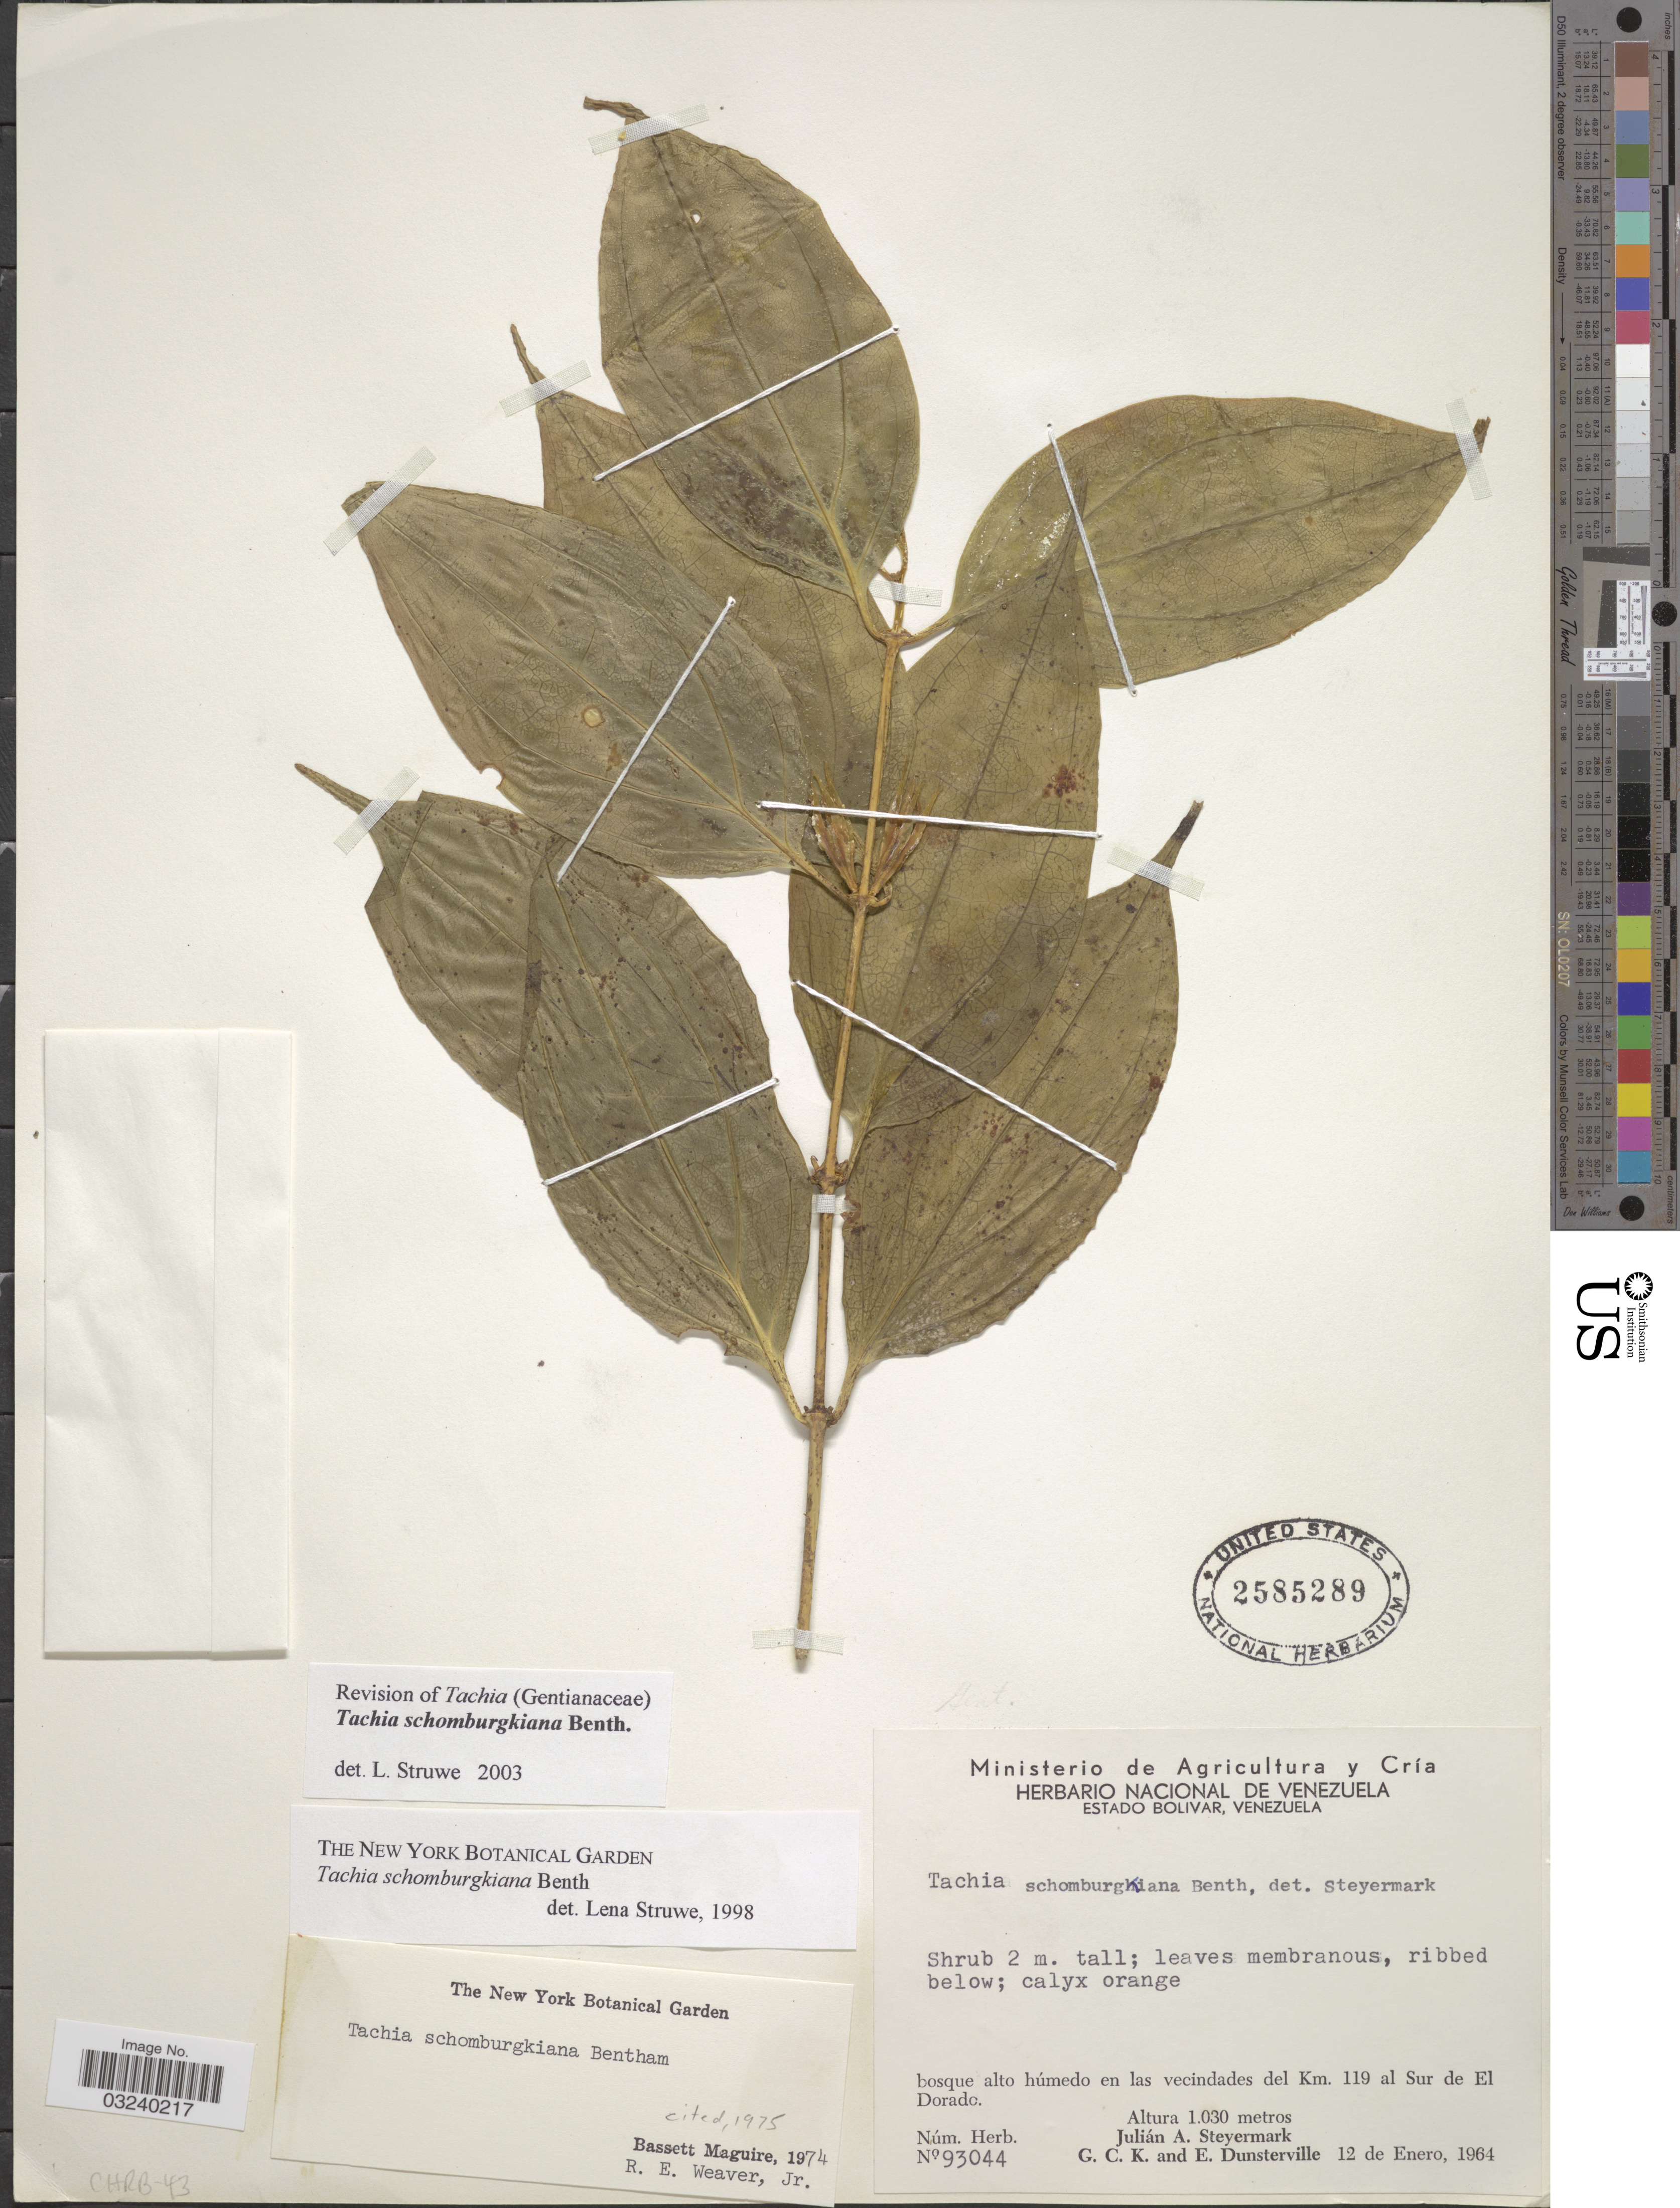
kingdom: Plantae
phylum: Tracheophyta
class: Magnoliopsida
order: Gentianales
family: Gentianaceae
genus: Tachia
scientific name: Tachia schomburgkiana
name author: Benth.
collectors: J. Steyermark, G. C. K. Dunsterville & E. Dunsterville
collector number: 93044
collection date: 1964-01-12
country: Venezuela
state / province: Bolivar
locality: Bosque alto húmedo en las vecidades del Km. 119 al Sur de El Dorado.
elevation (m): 1030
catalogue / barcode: US 2585289